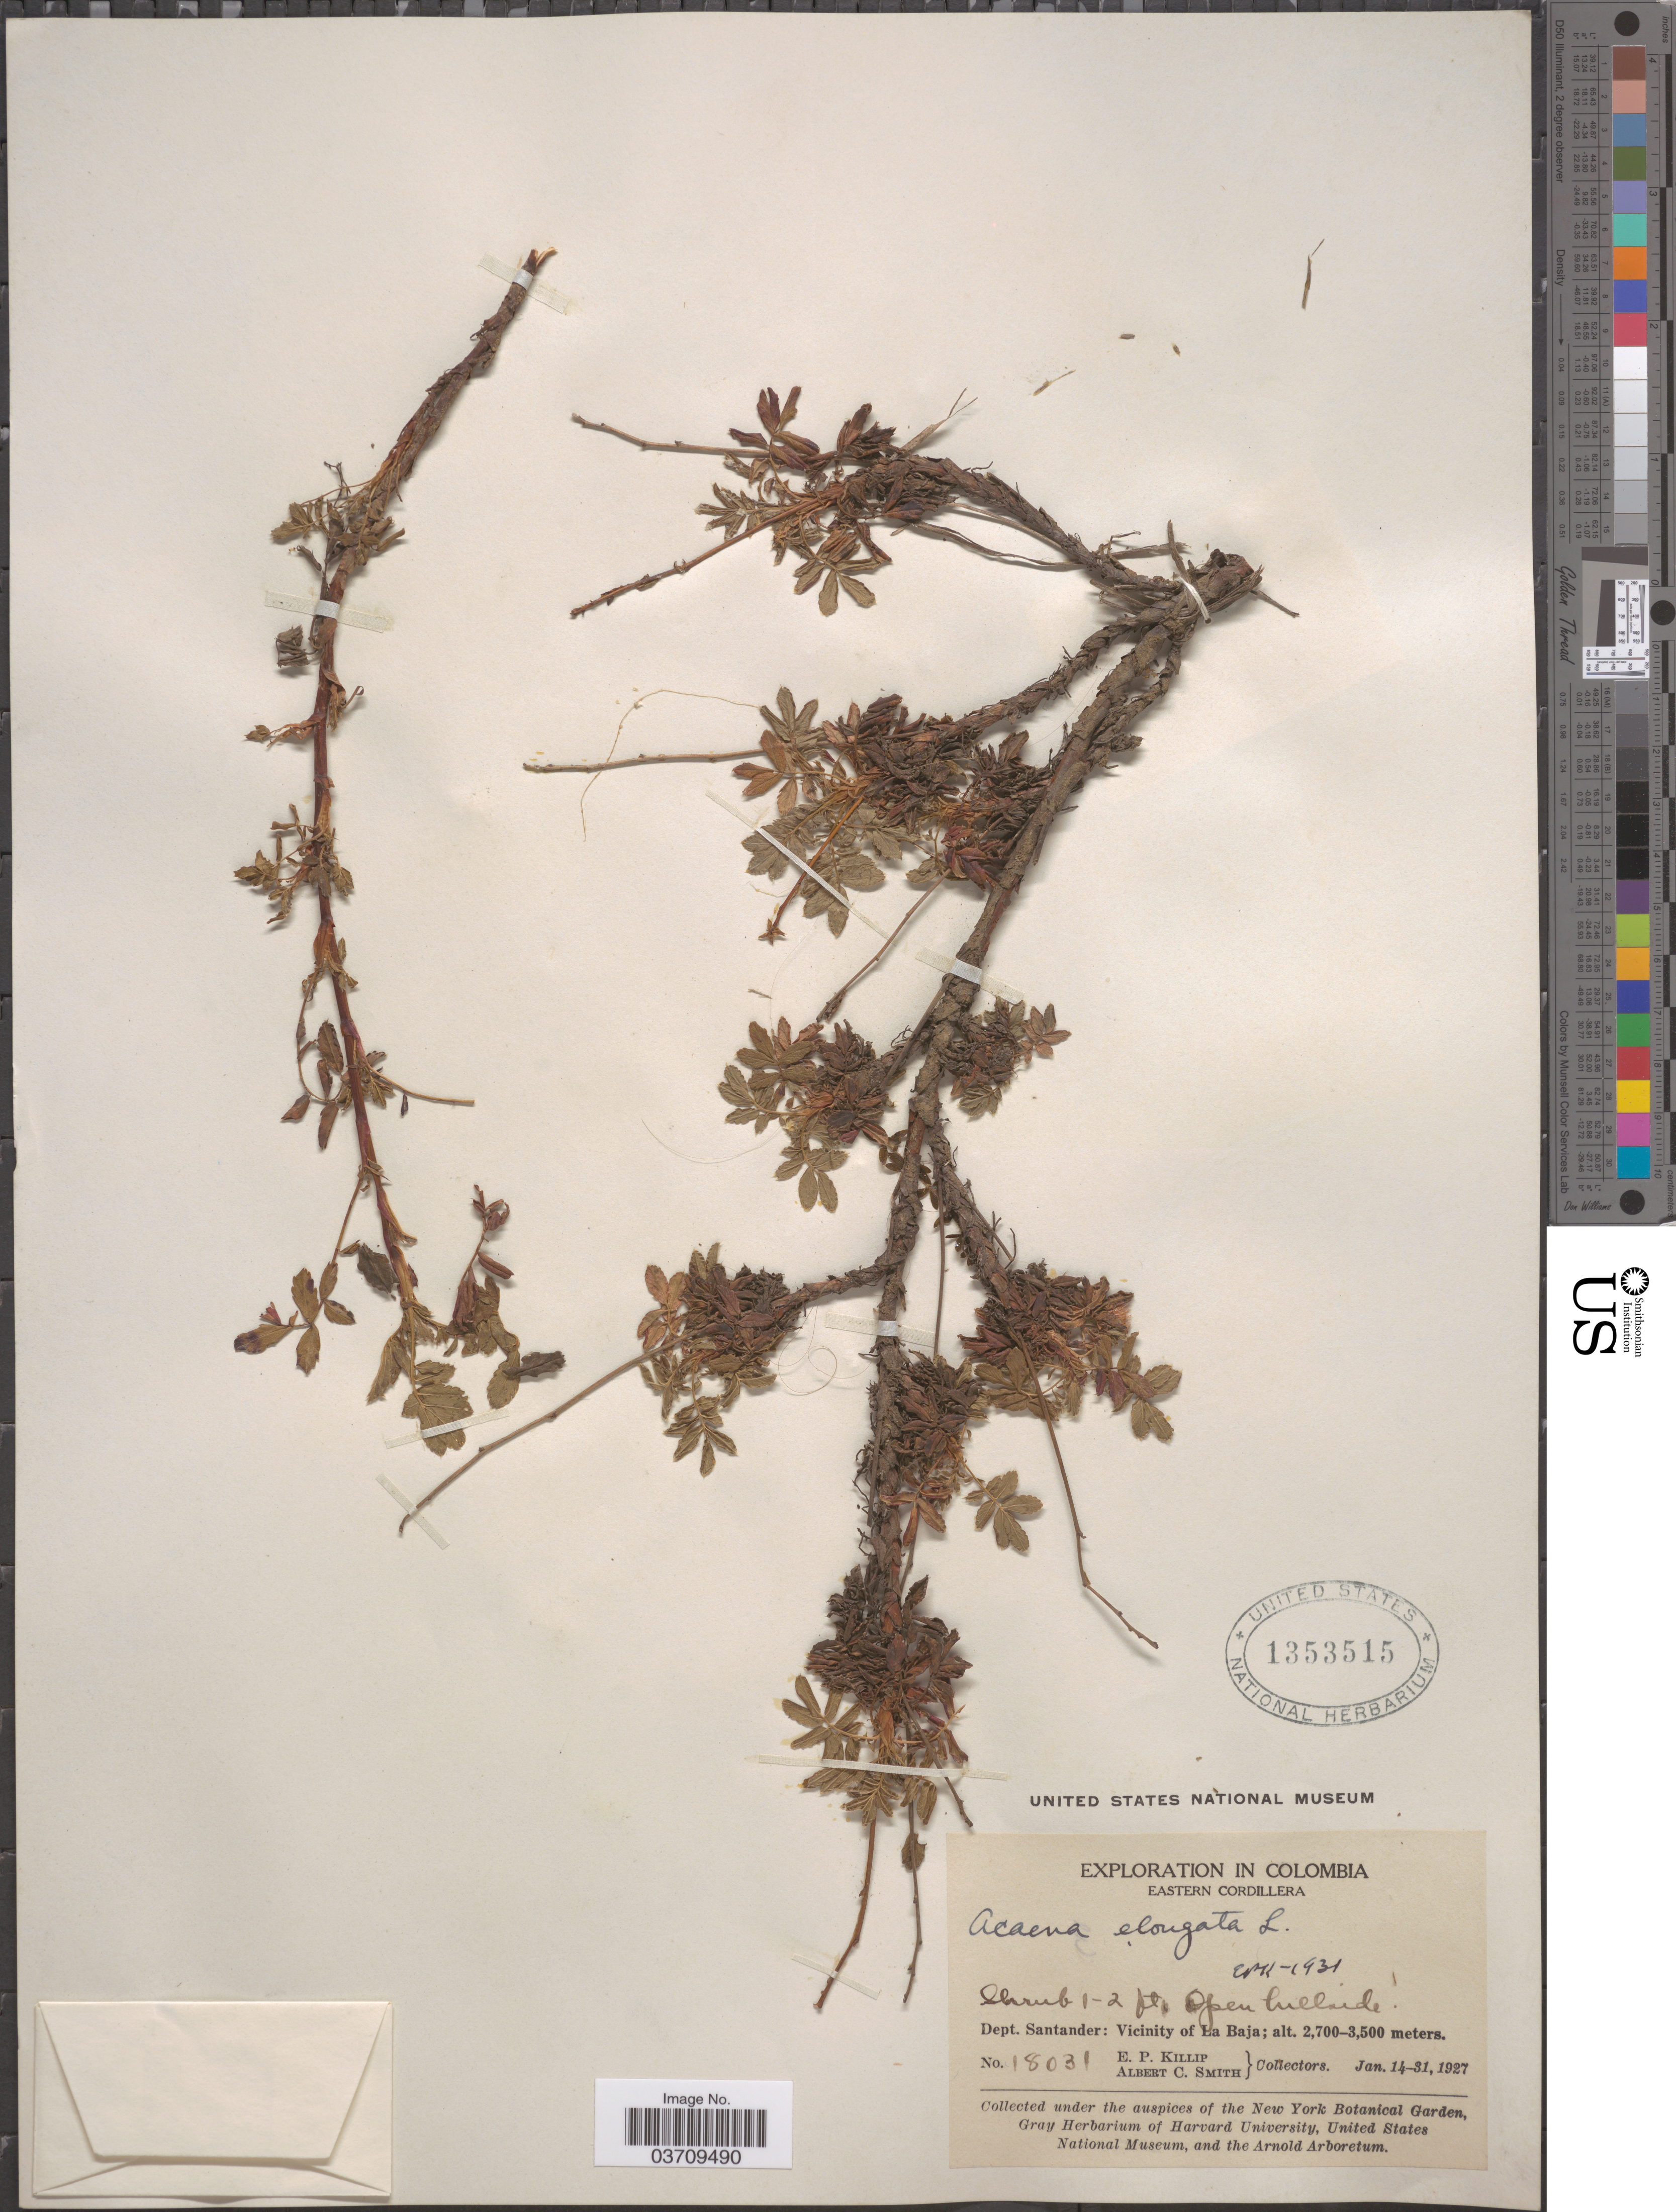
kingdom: Plantae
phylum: Tracheophyta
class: Magnoliopsida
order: Rosales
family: Rosaceae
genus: Acaena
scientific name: Acaena elongata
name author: L.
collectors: E. P. Killip & A. C. Smith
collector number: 18031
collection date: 1927-01-14/1927-01-31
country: Colombia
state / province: Santander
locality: Eastern Cordillera. Dept. Santander: Vicinity of La Baja.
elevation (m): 2700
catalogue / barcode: US 1353515